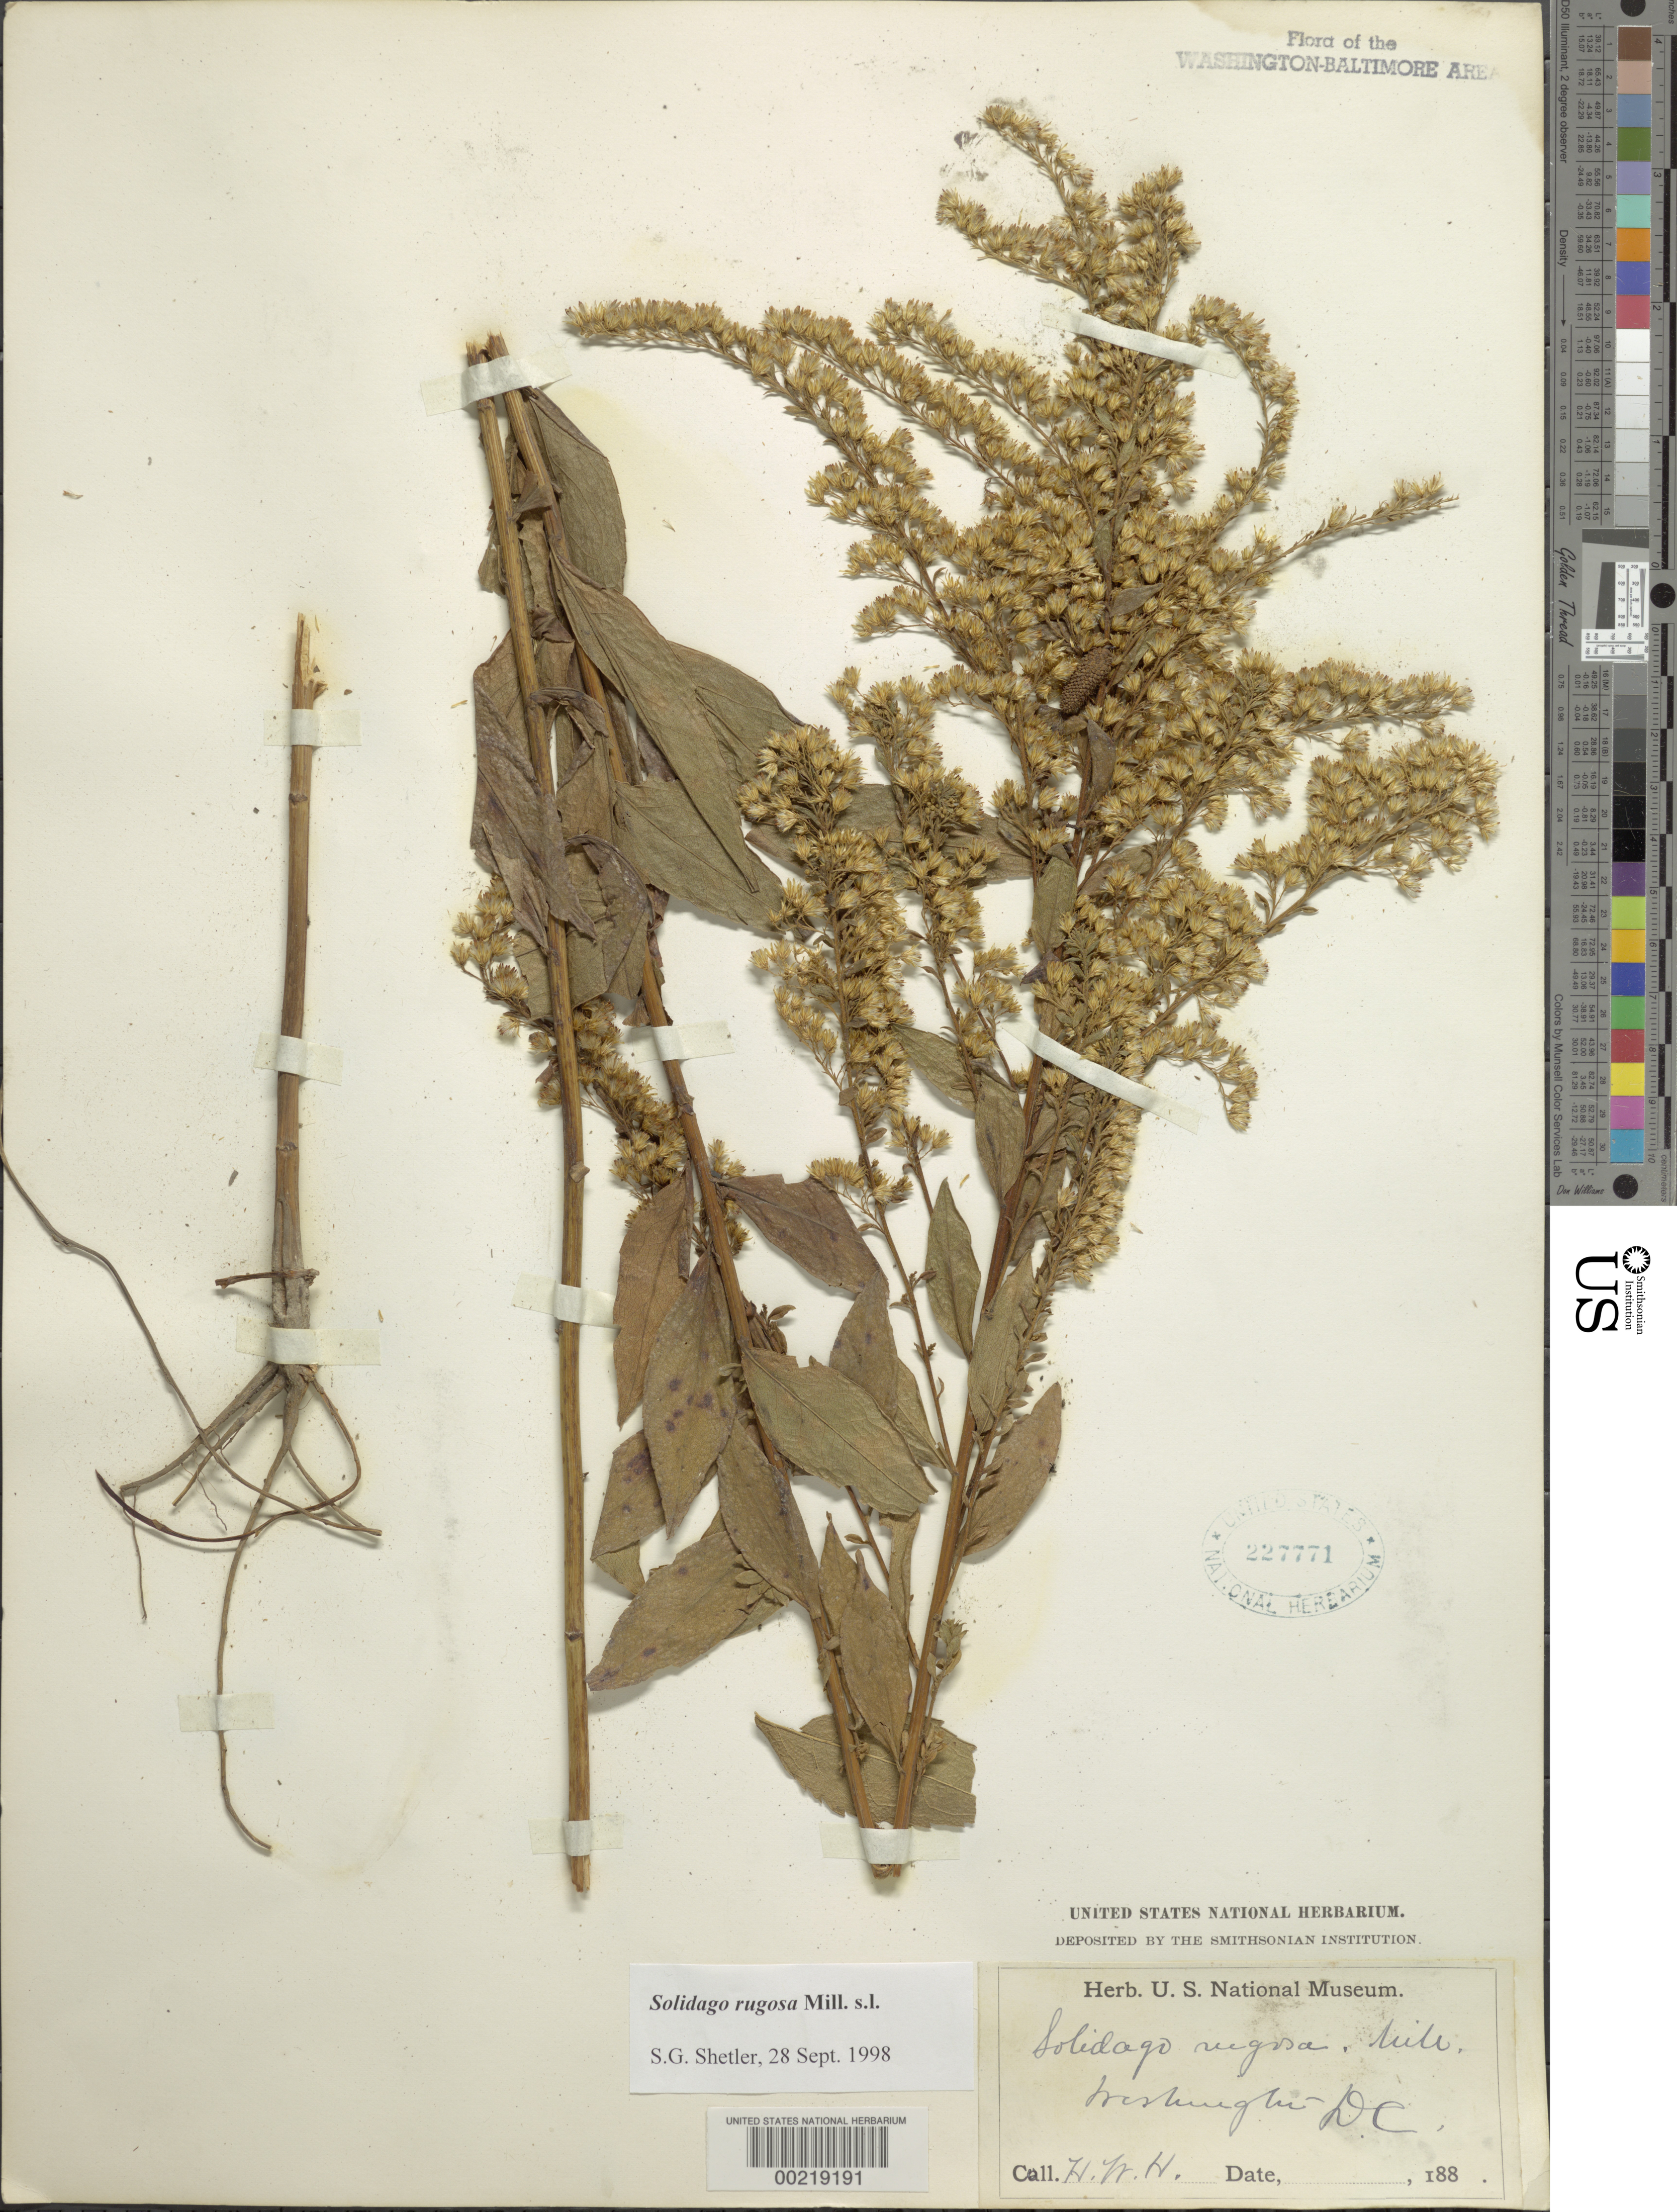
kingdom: Plantae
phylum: Tracheophyta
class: Magnoliopsida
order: Asterales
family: Asteraceae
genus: Solidago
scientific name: Solidago rugosa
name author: Mill.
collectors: H. Henshaw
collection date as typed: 1880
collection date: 1880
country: United States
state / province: District of Columbia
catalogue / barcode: US 227771